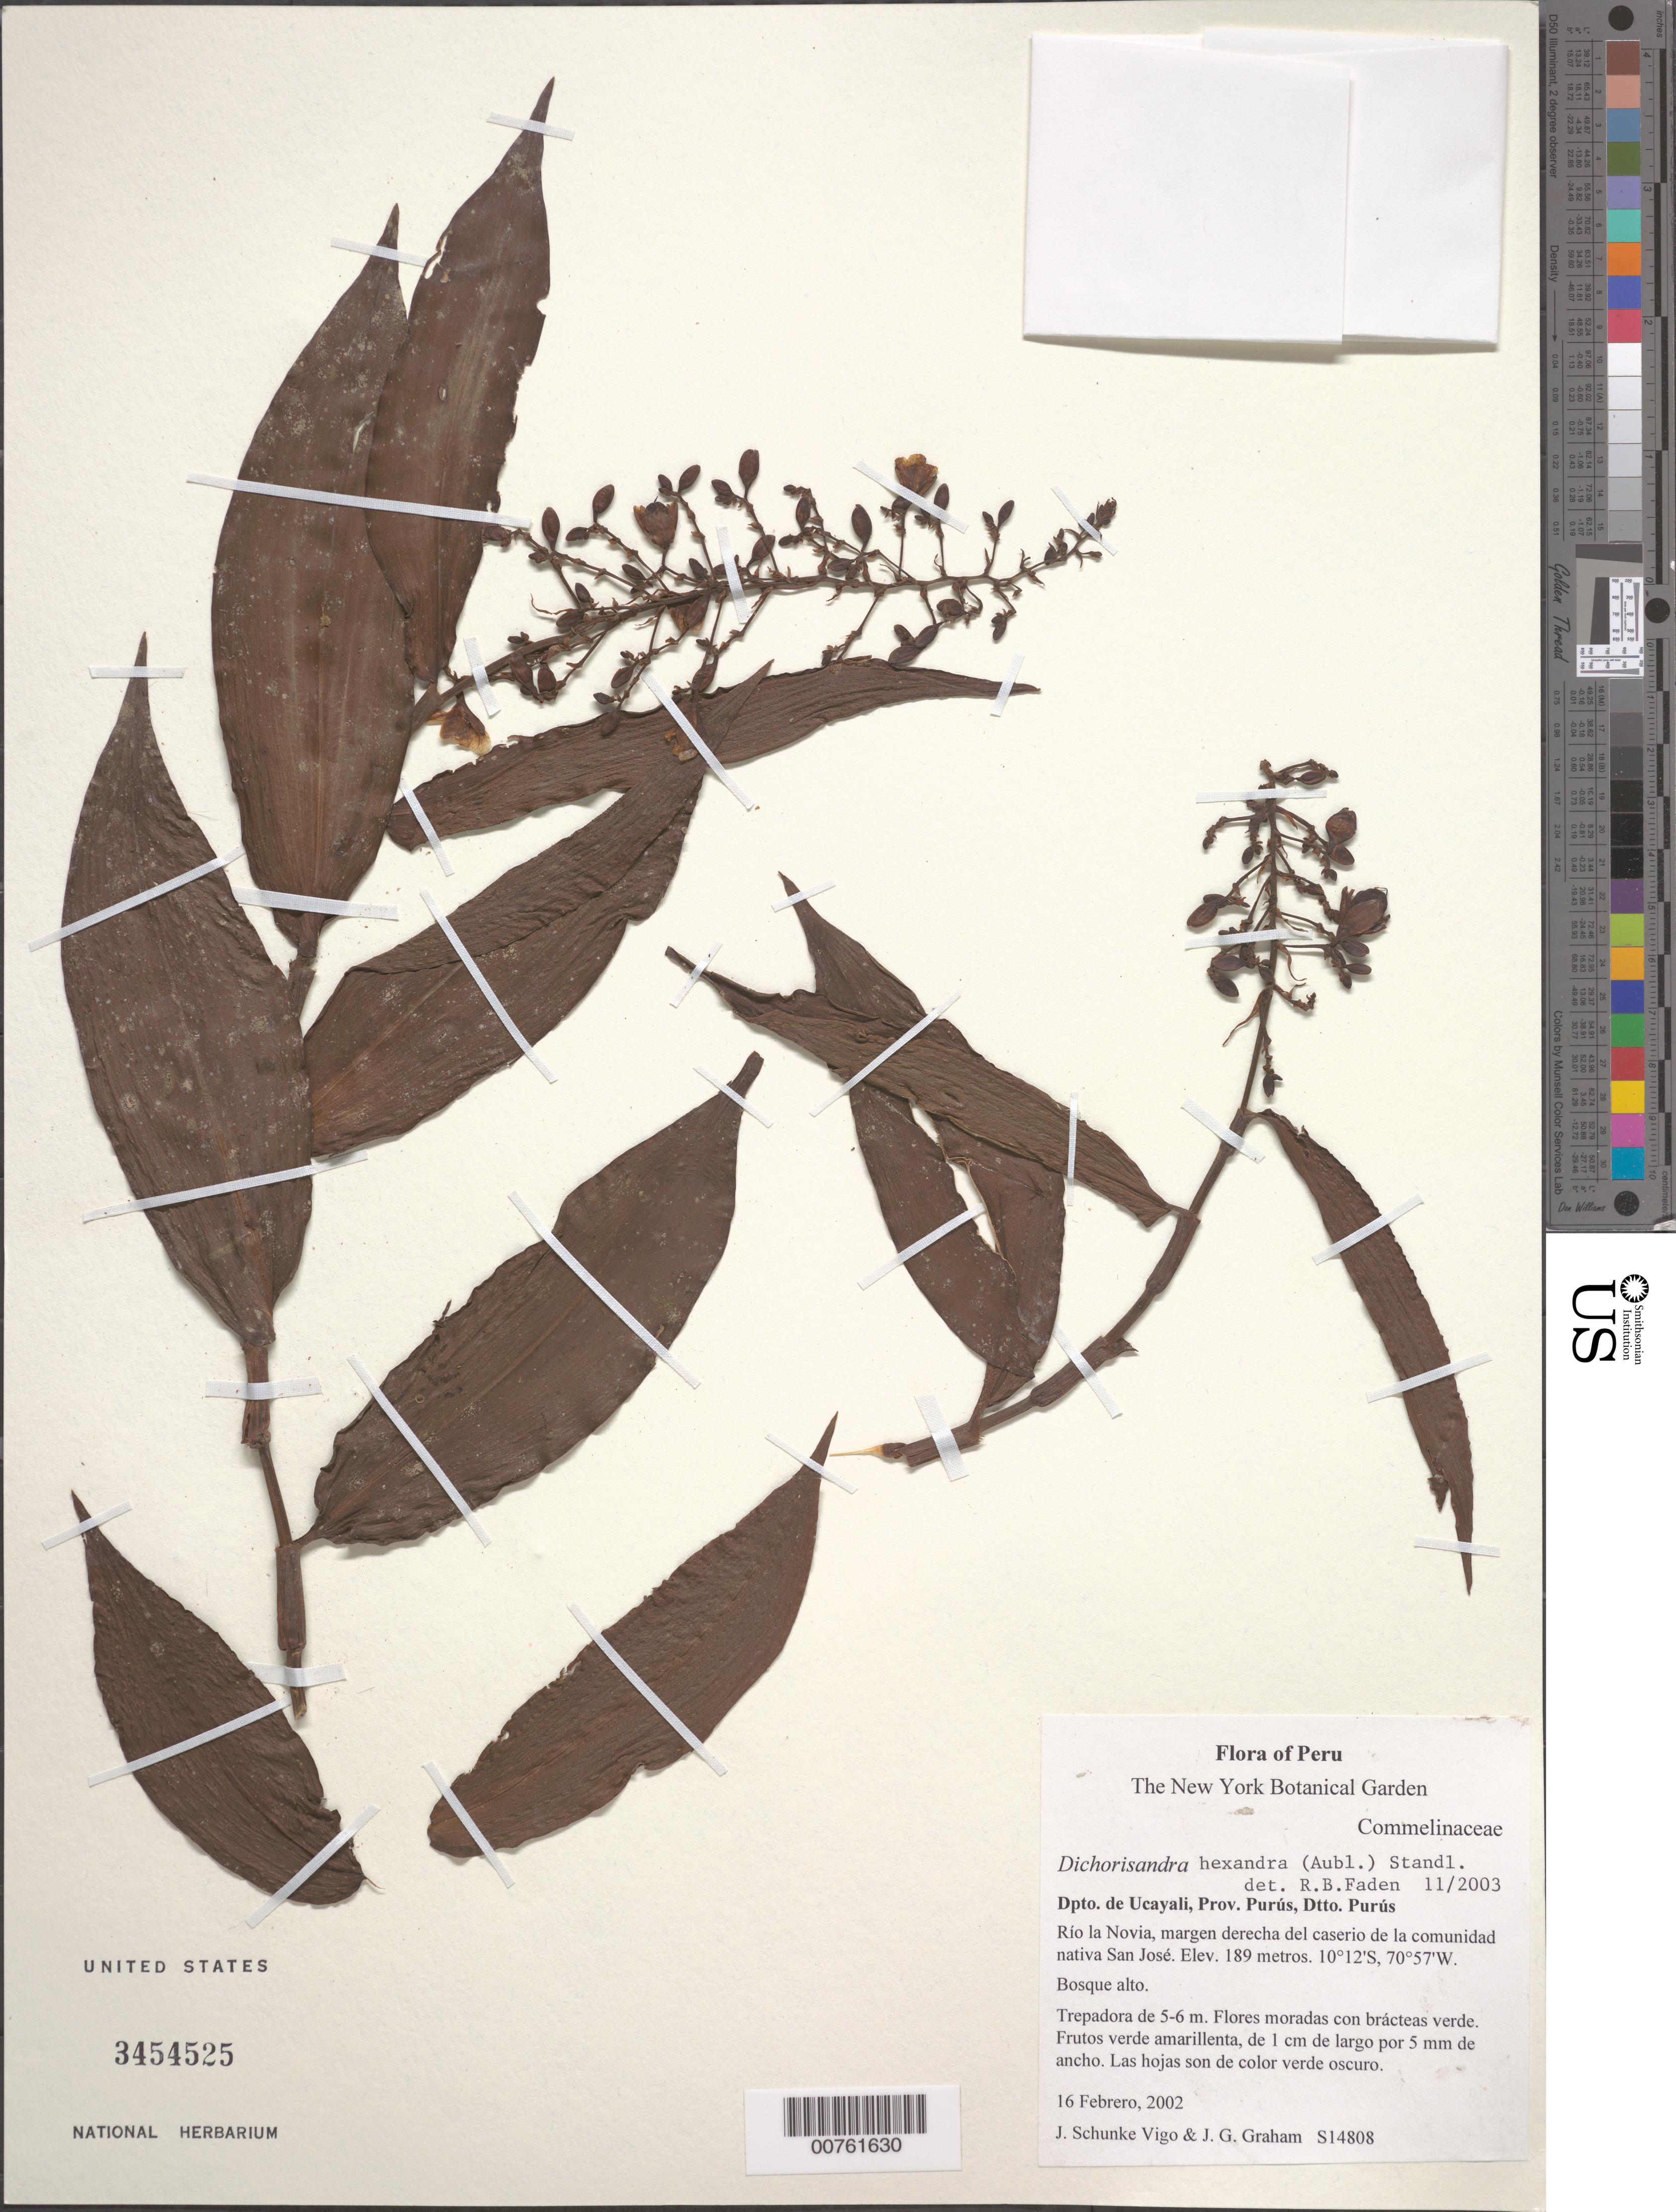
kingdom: Plantae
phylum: Tracheophyta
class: Liliopsida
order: Commelinales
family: Commelinaceae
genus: Dichorisandra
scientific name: Dichorisandra hexandra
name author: (Aubl.) Standl.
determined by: Faden, Robert B., (US), Smithsonian Institution - National Museum of Natural History (UNITED STATES)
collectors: J. Schunke Vigo & J. Graham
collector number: S14808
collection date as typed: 16 Feb 2002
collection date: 2002-02-16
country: Peru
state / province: Ucayali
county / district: Purús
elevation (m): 189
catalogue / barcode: US 3454525